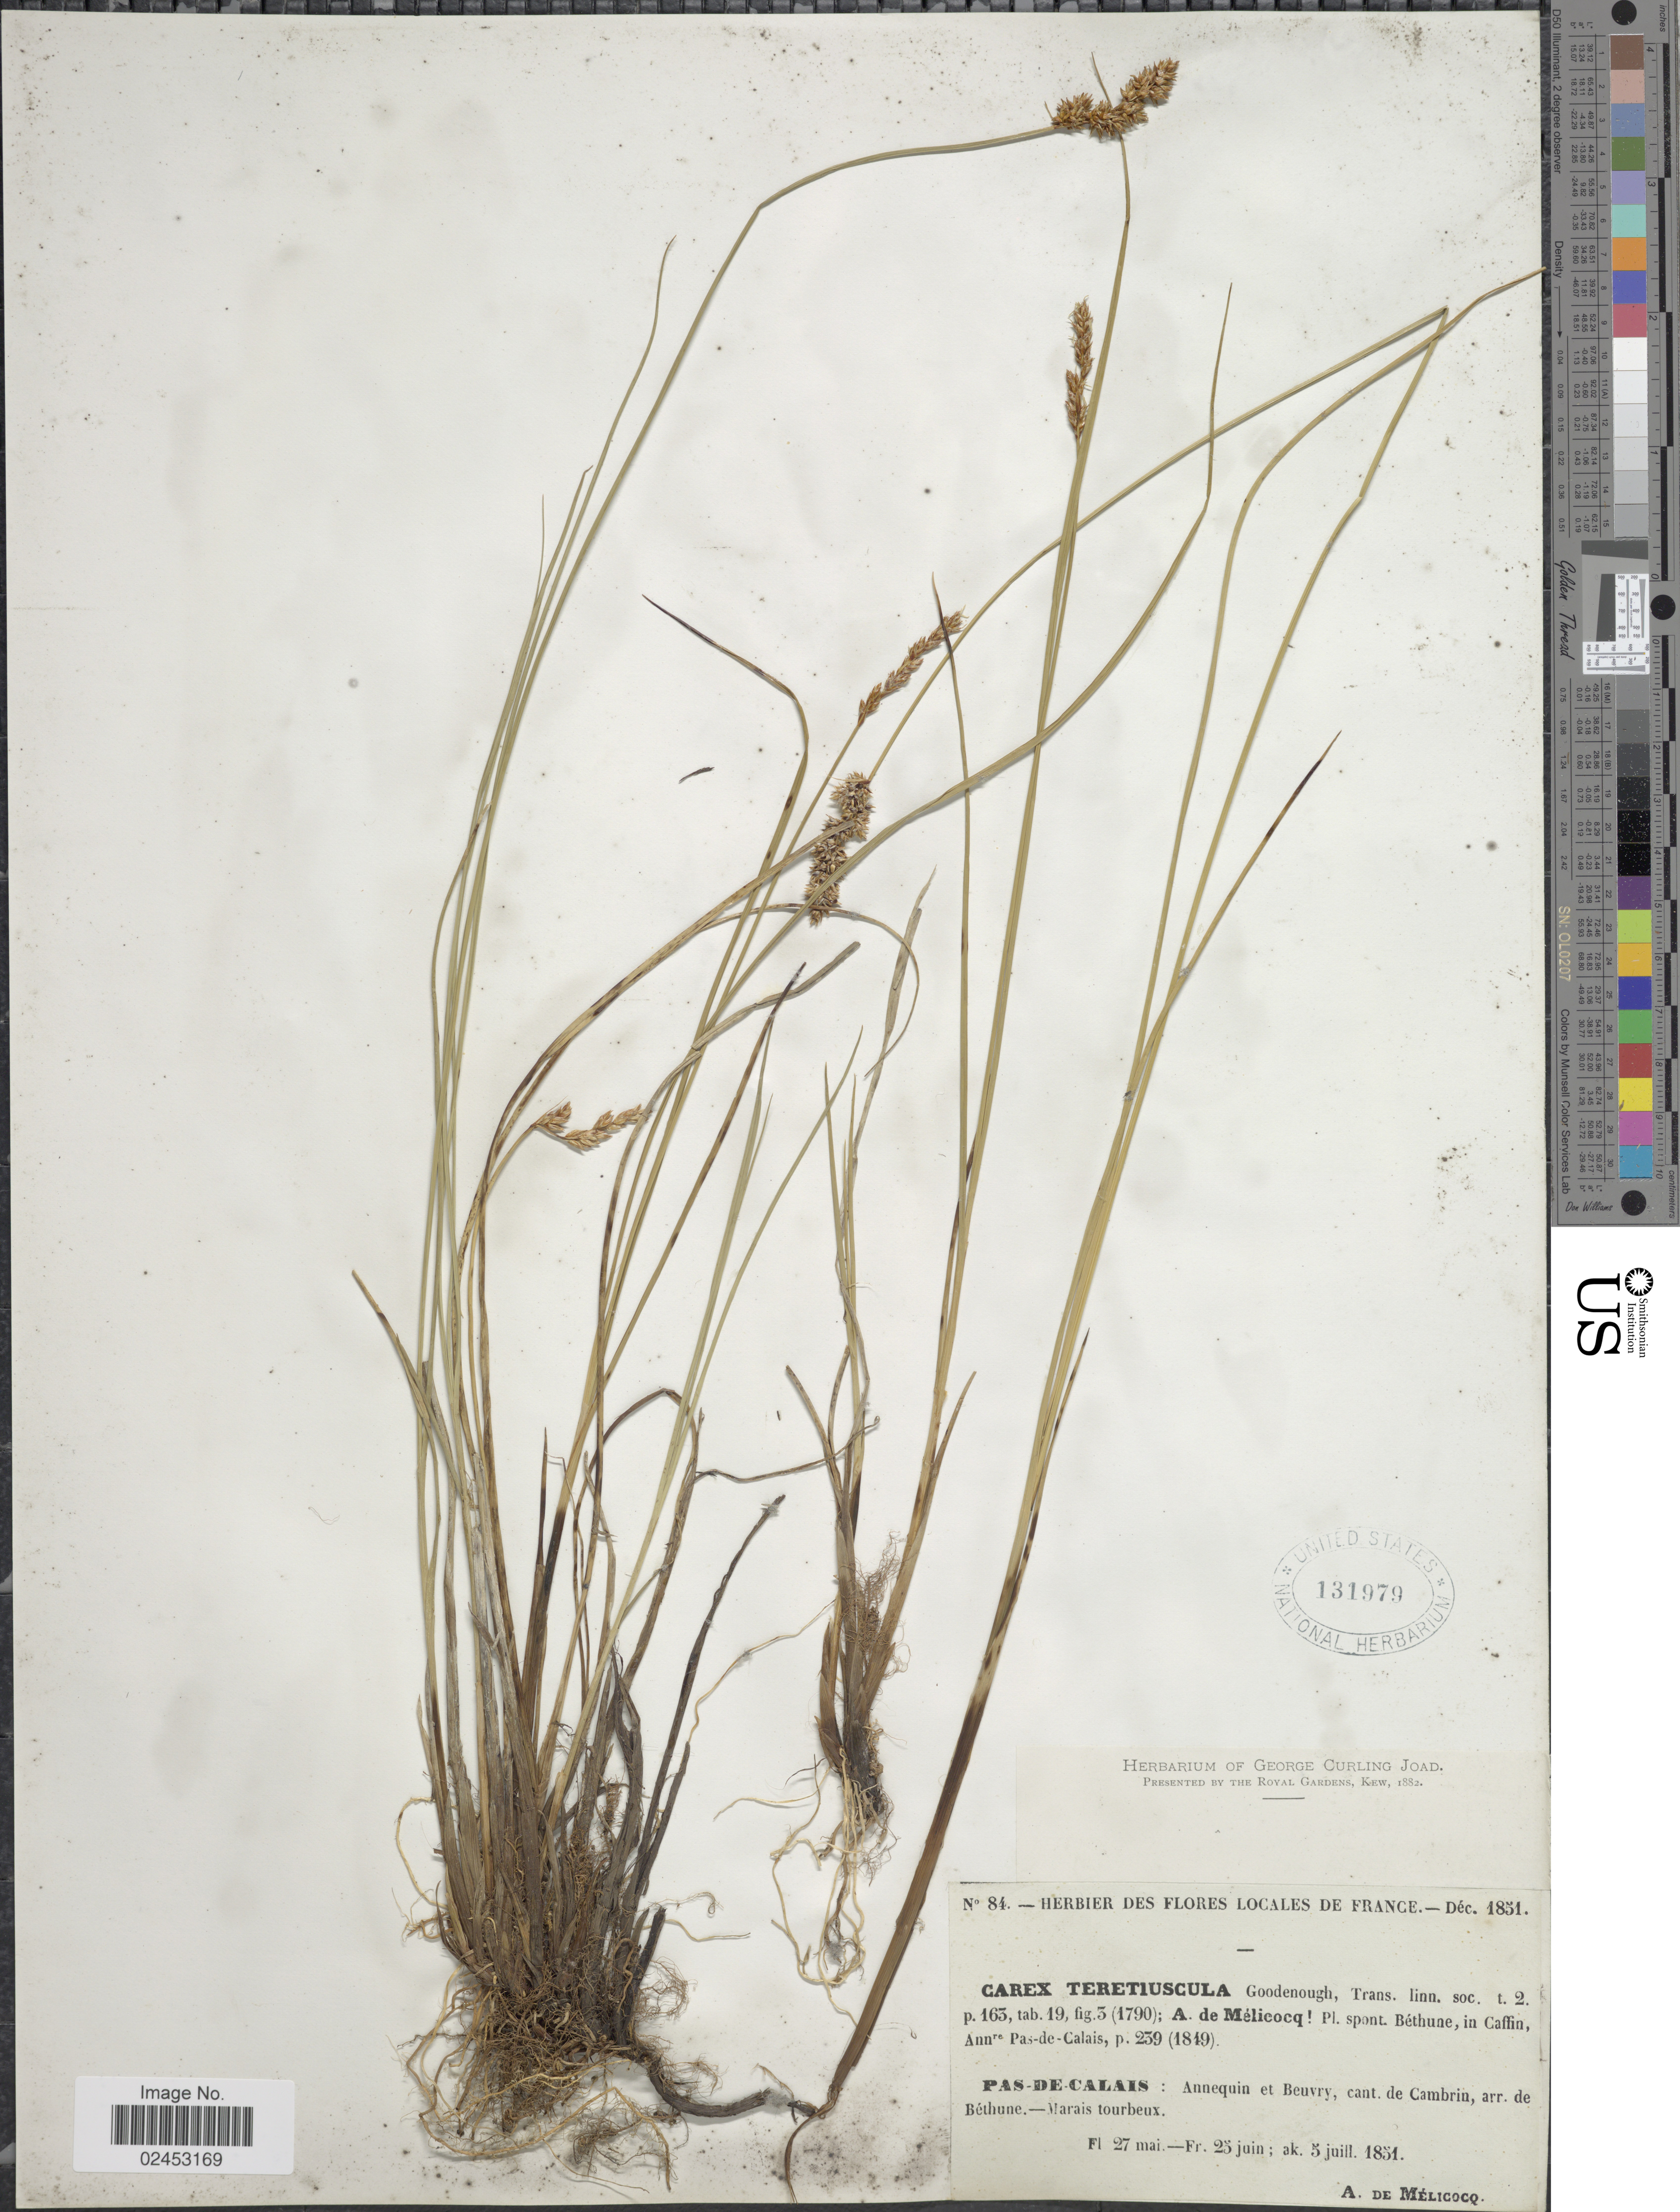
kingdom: Plantae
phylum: Tracheophyta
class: Liliopsida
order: Poales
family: Cyperaceae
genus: Carex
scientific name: Carex diandra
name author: Schrank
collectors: A. De Melicocq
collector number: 84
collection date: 1851-05-27/1851-07-05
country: France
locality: Pas-De-Calais: Annequin et Beuvry, cant. de Cambrin, arr. de Bethune-Marais tourbeux.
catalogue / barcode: US 131979